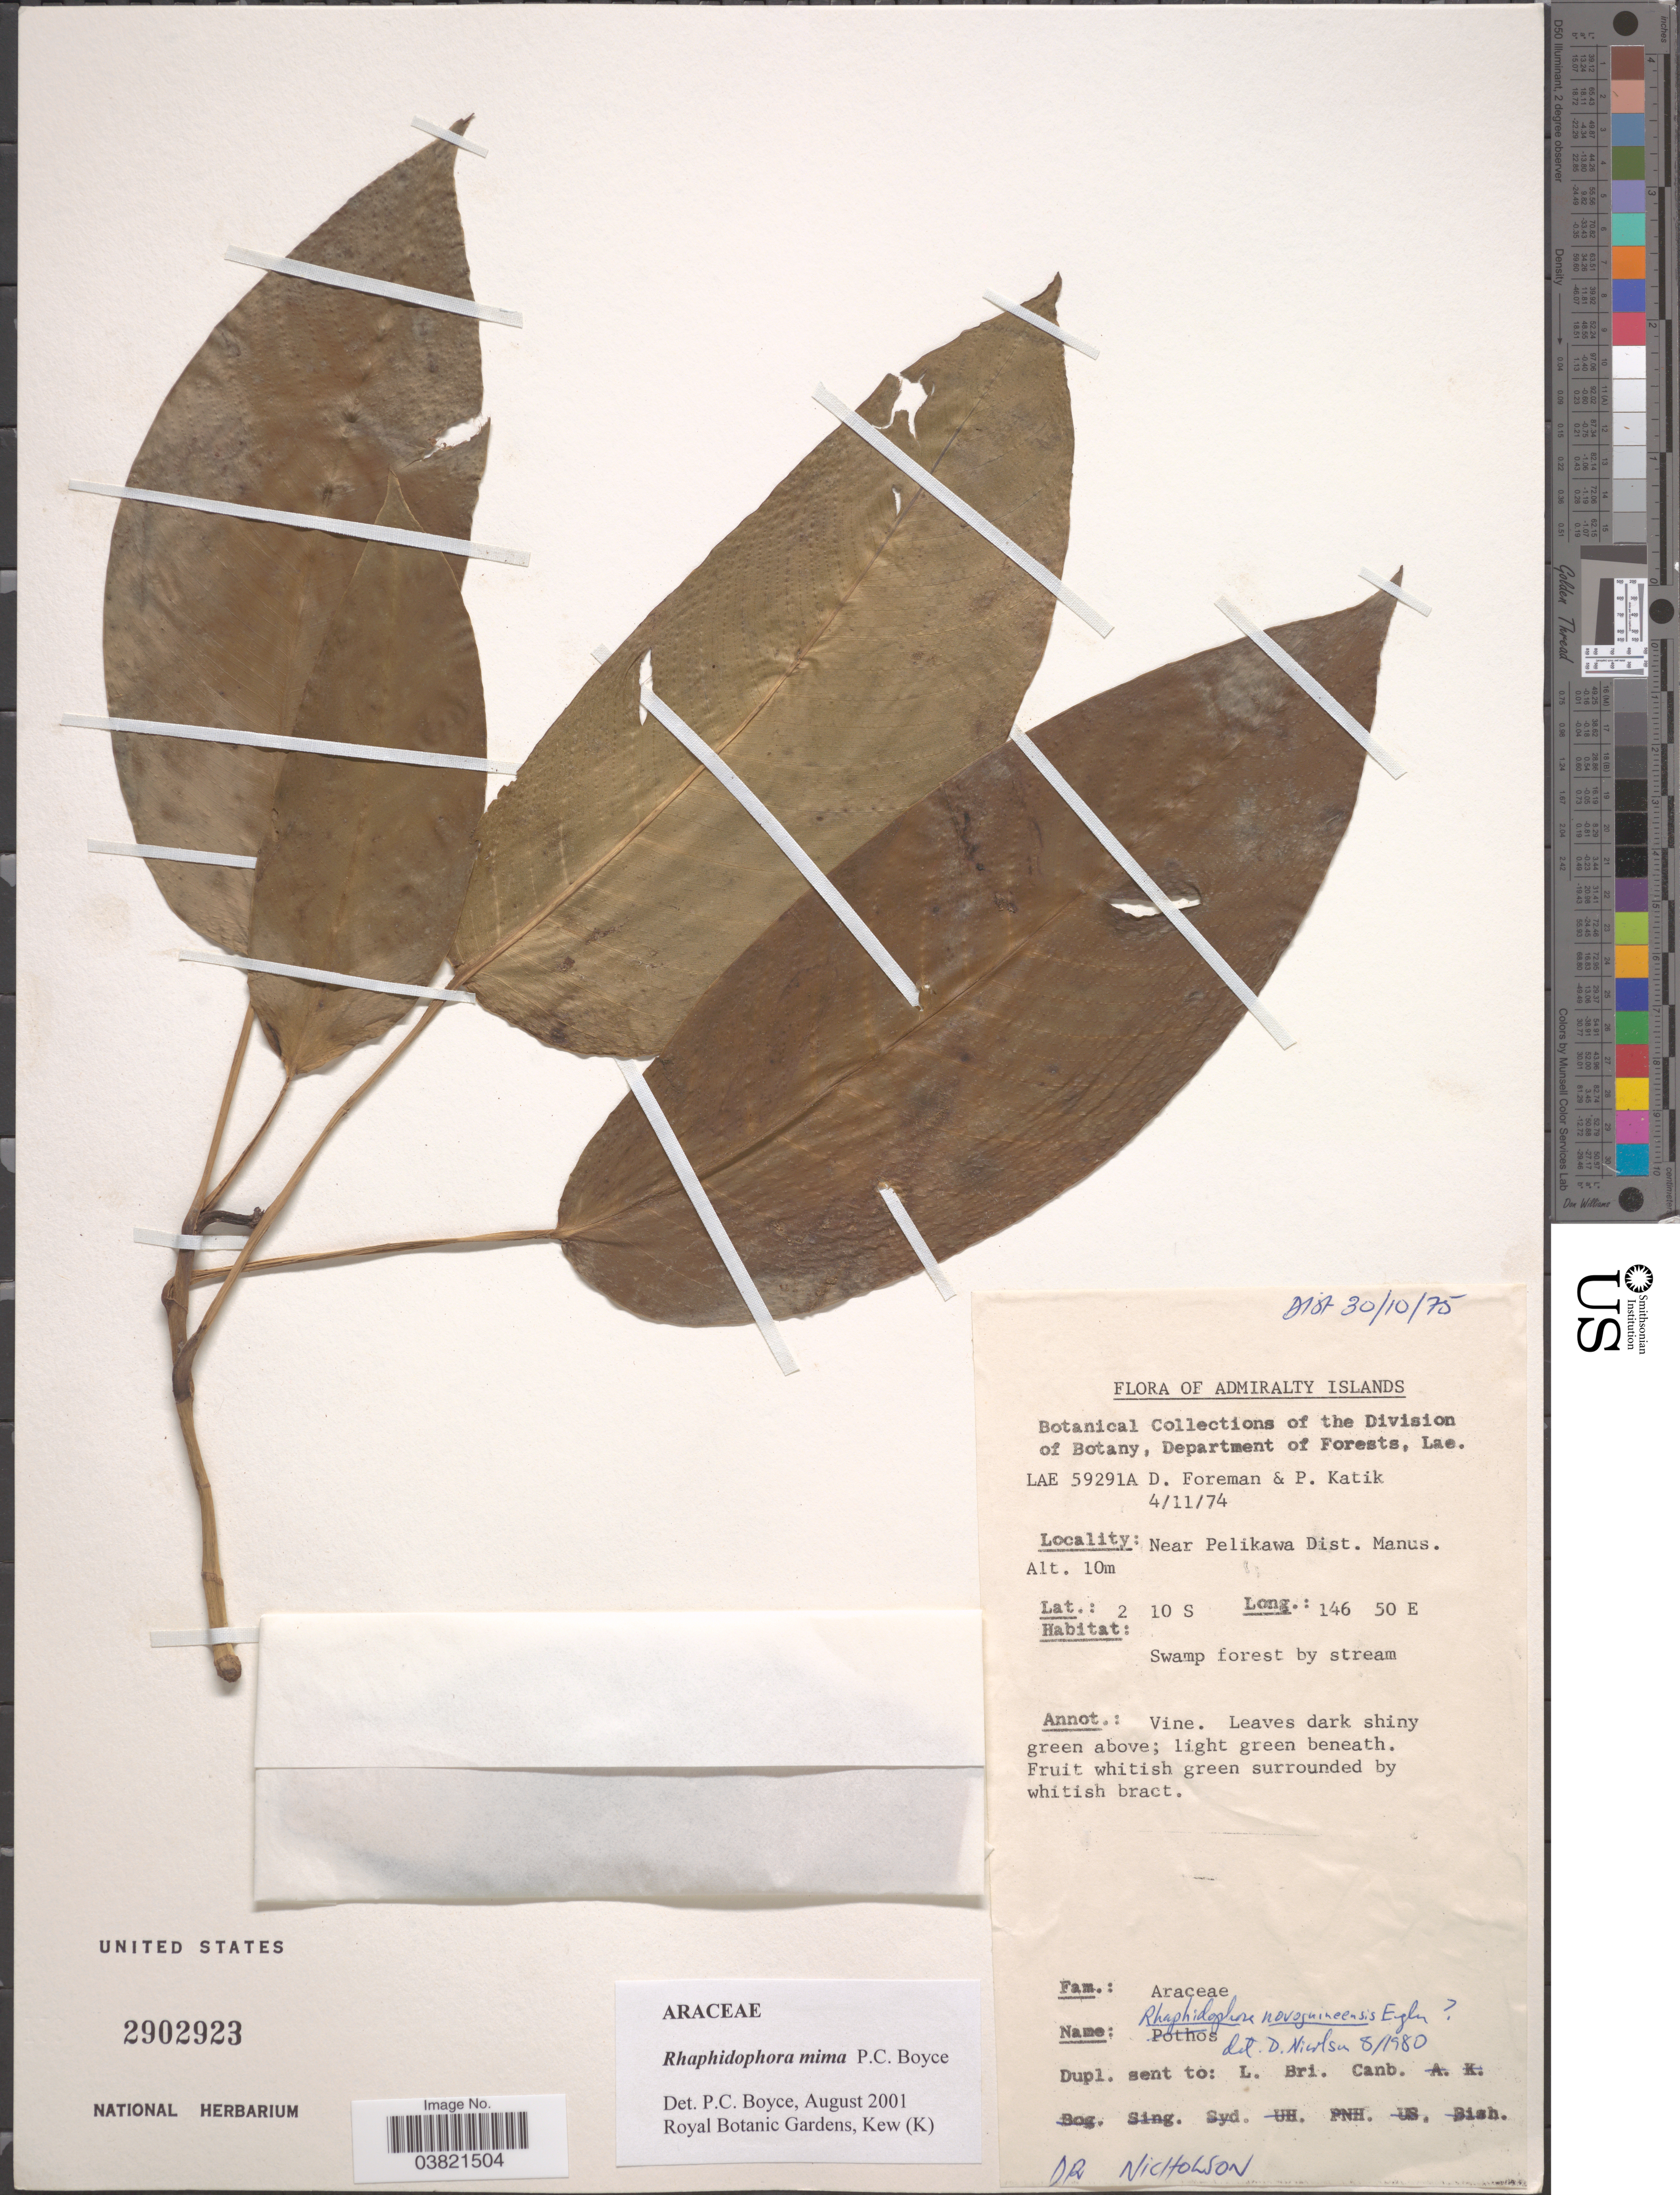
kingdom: Plantae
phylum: Tracheophyta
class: Liliopsida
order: Alismatales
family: Araceae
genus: Rhaphidophora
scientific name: Rhaphidophora mima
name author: P.C. Boyce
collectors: D. Foreman & P. Katik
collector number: LAE 59191A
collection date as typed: Transcribed d/m/y: 4/11/74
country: Papua New Guinea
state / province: Manus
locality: Admiralty Islands. Near Pelikawa Dist. Manus.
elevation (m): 10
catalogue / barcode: US 2902923